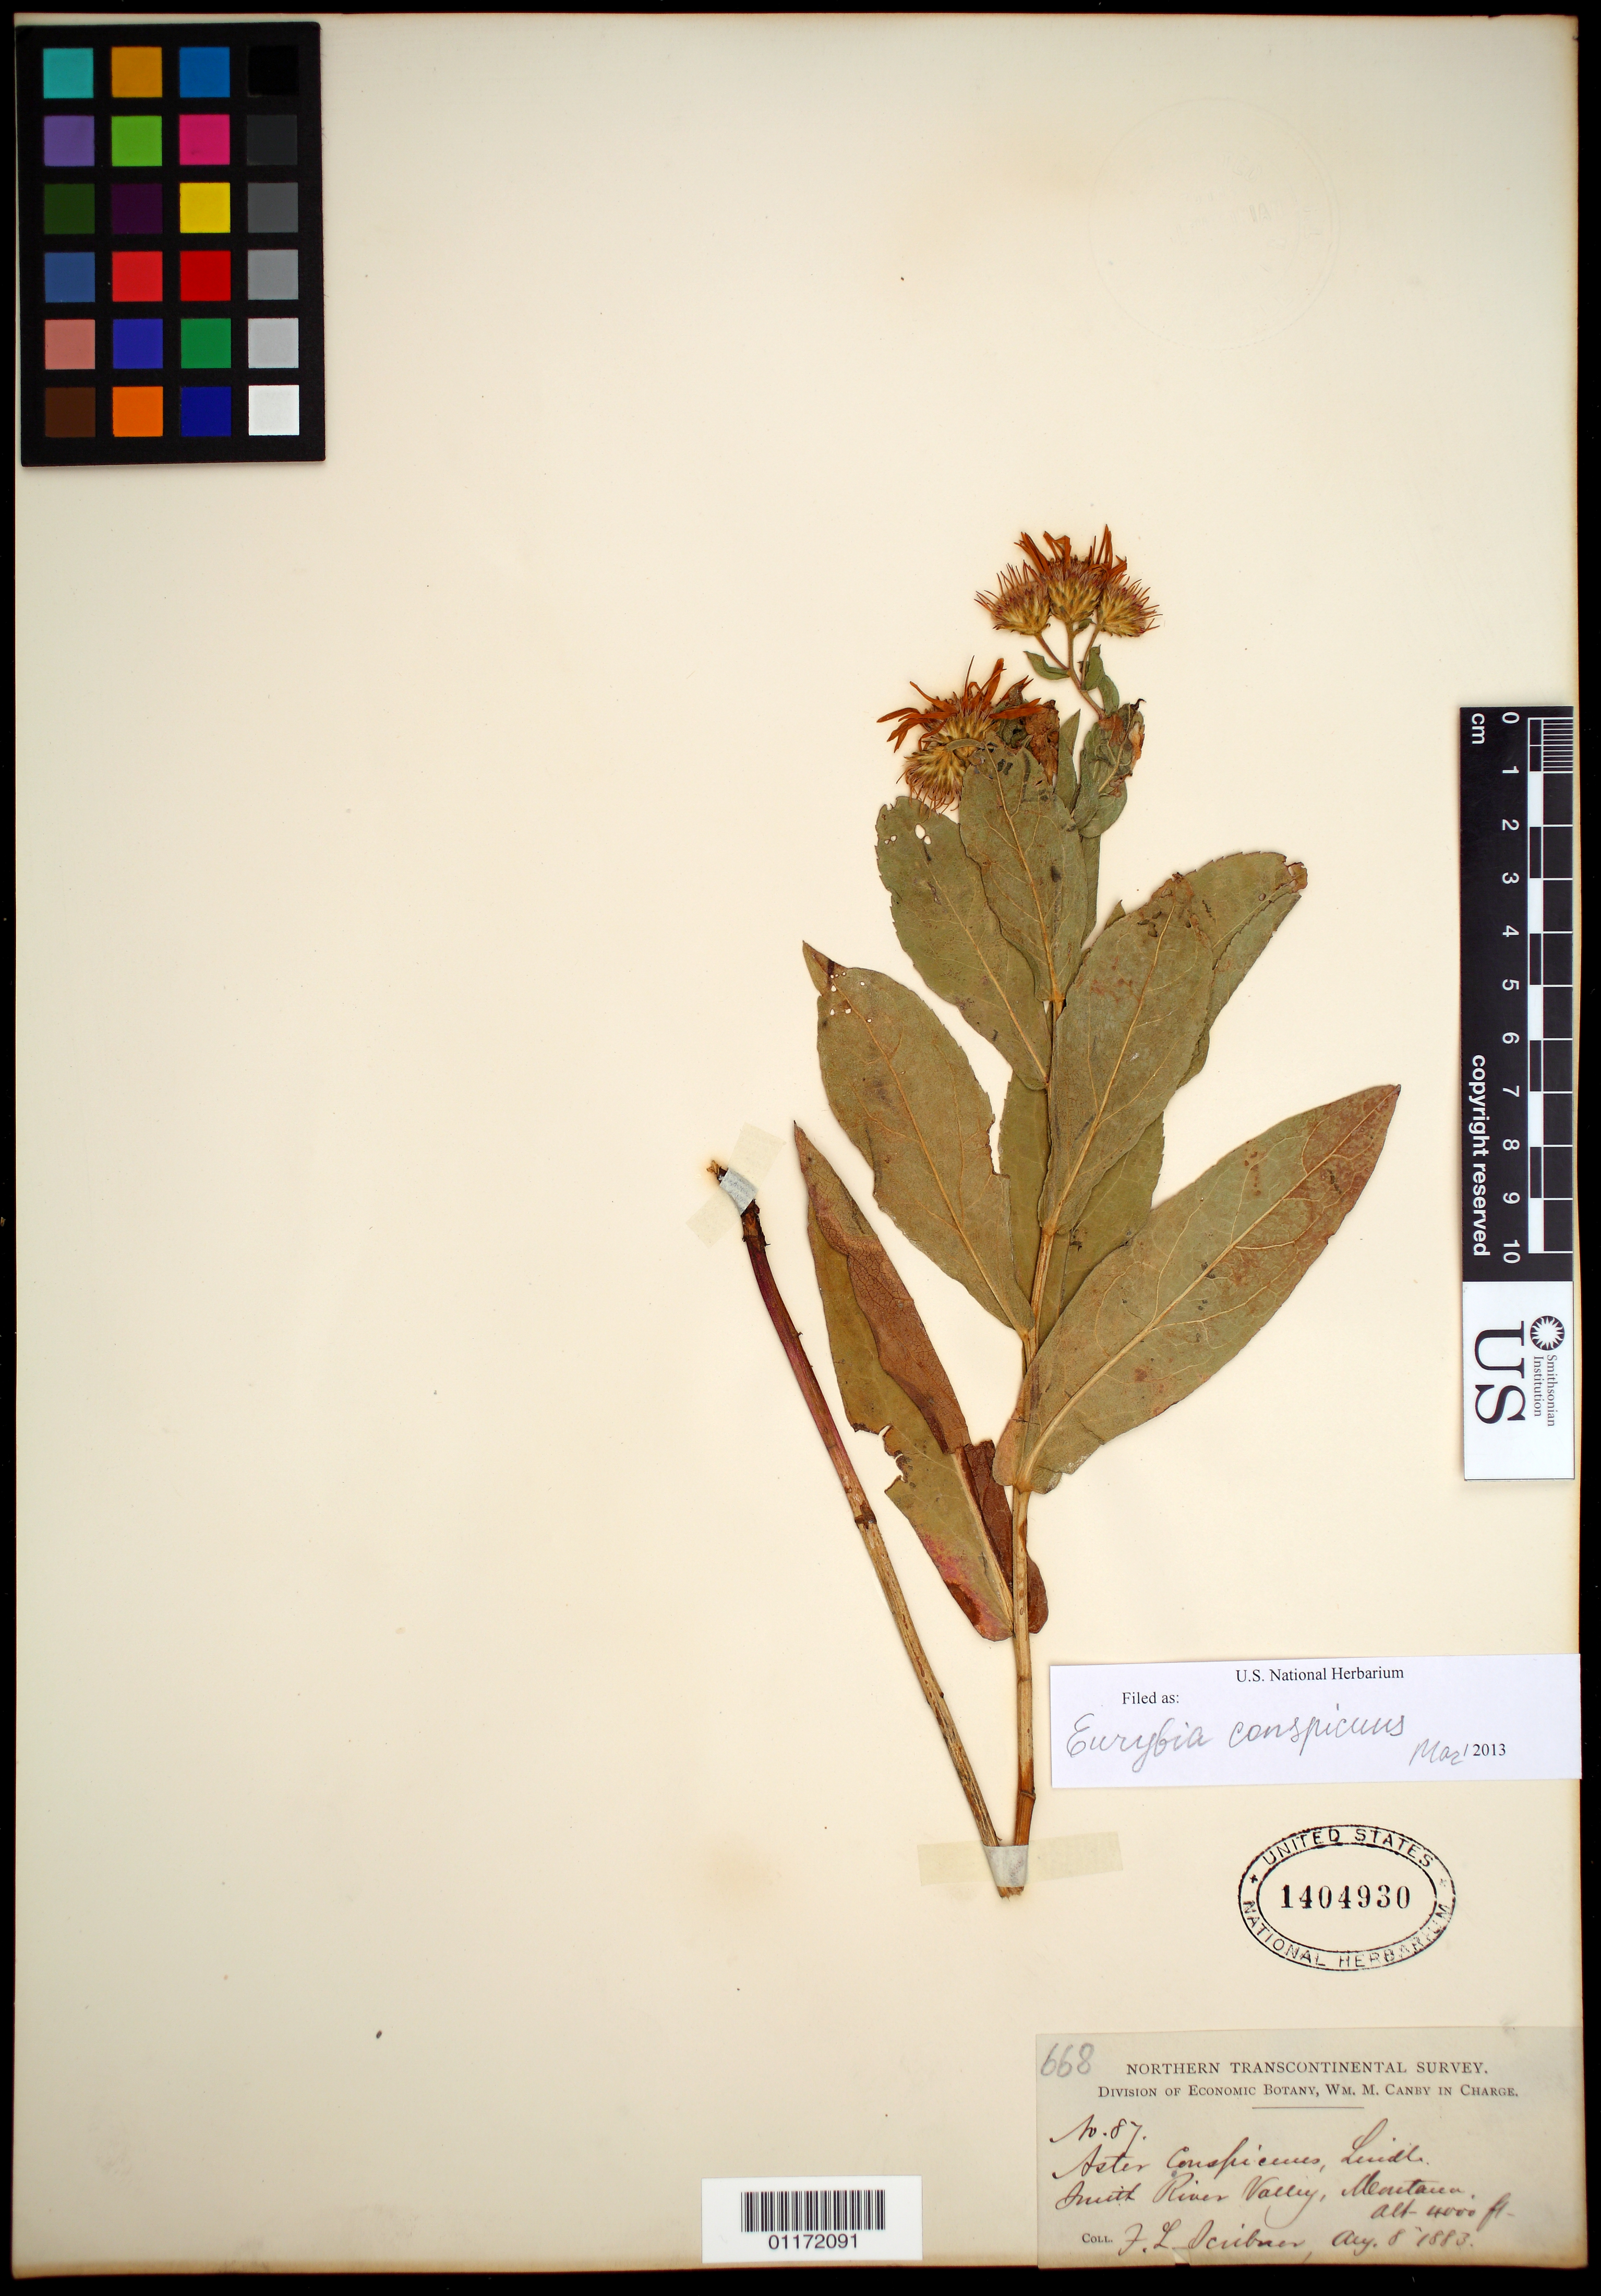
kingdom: Plantae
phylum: Tracheophyta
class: Magnoliopsida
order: Asterales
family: Asteraceae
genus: Eurybia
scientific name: Eurybia conspicua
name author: (Lindl.) G.L. Nesom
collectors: F. L. Scribner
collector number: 87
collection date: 1883-08-08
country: United States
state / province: Montana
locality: Smith River Valley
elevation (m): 1219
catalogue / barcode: US 1404930